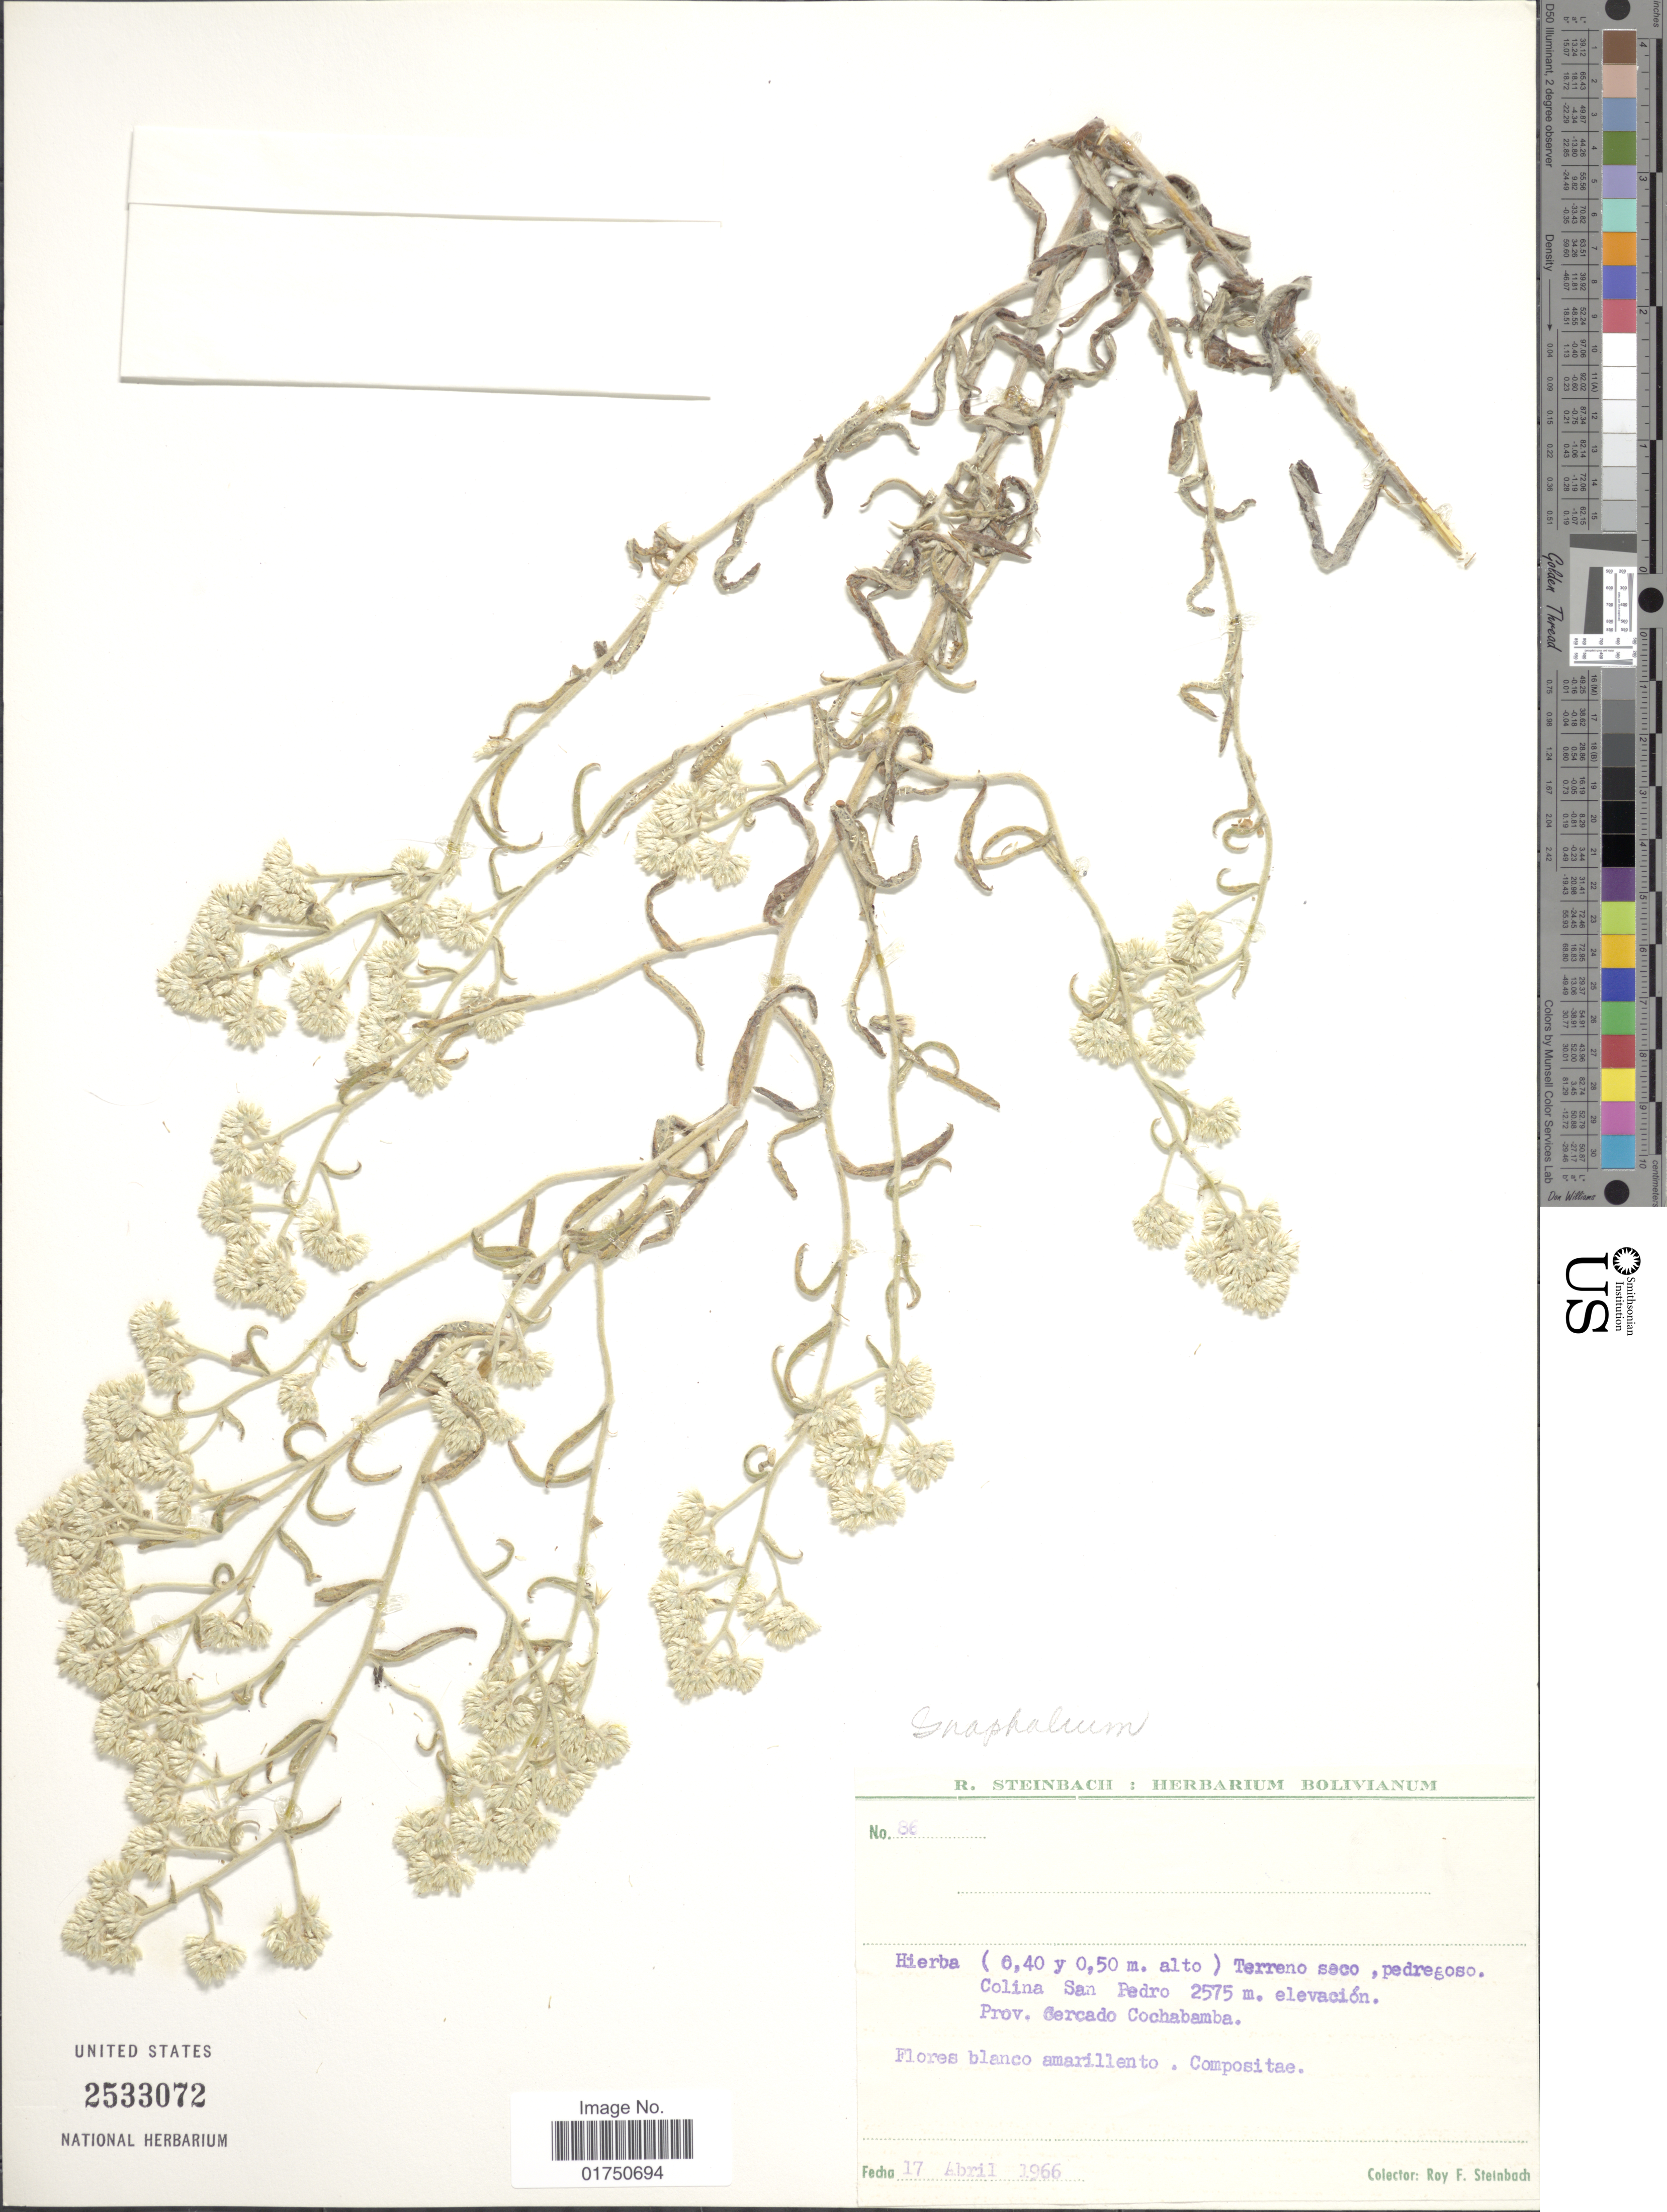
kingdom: Plantae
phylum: Tracheophyta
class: Magnoliopsida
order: Asterales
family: Asteraceae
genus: Achyrocline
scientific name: Achyrocline sp.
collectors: R. F. Steinbach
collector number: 86*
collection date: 1966-04-17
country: Bolivia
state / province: Cochabamba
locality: Colina San Pedro. Prov. Cercado Cochabamba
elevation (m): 2575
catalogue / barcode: US 2533072